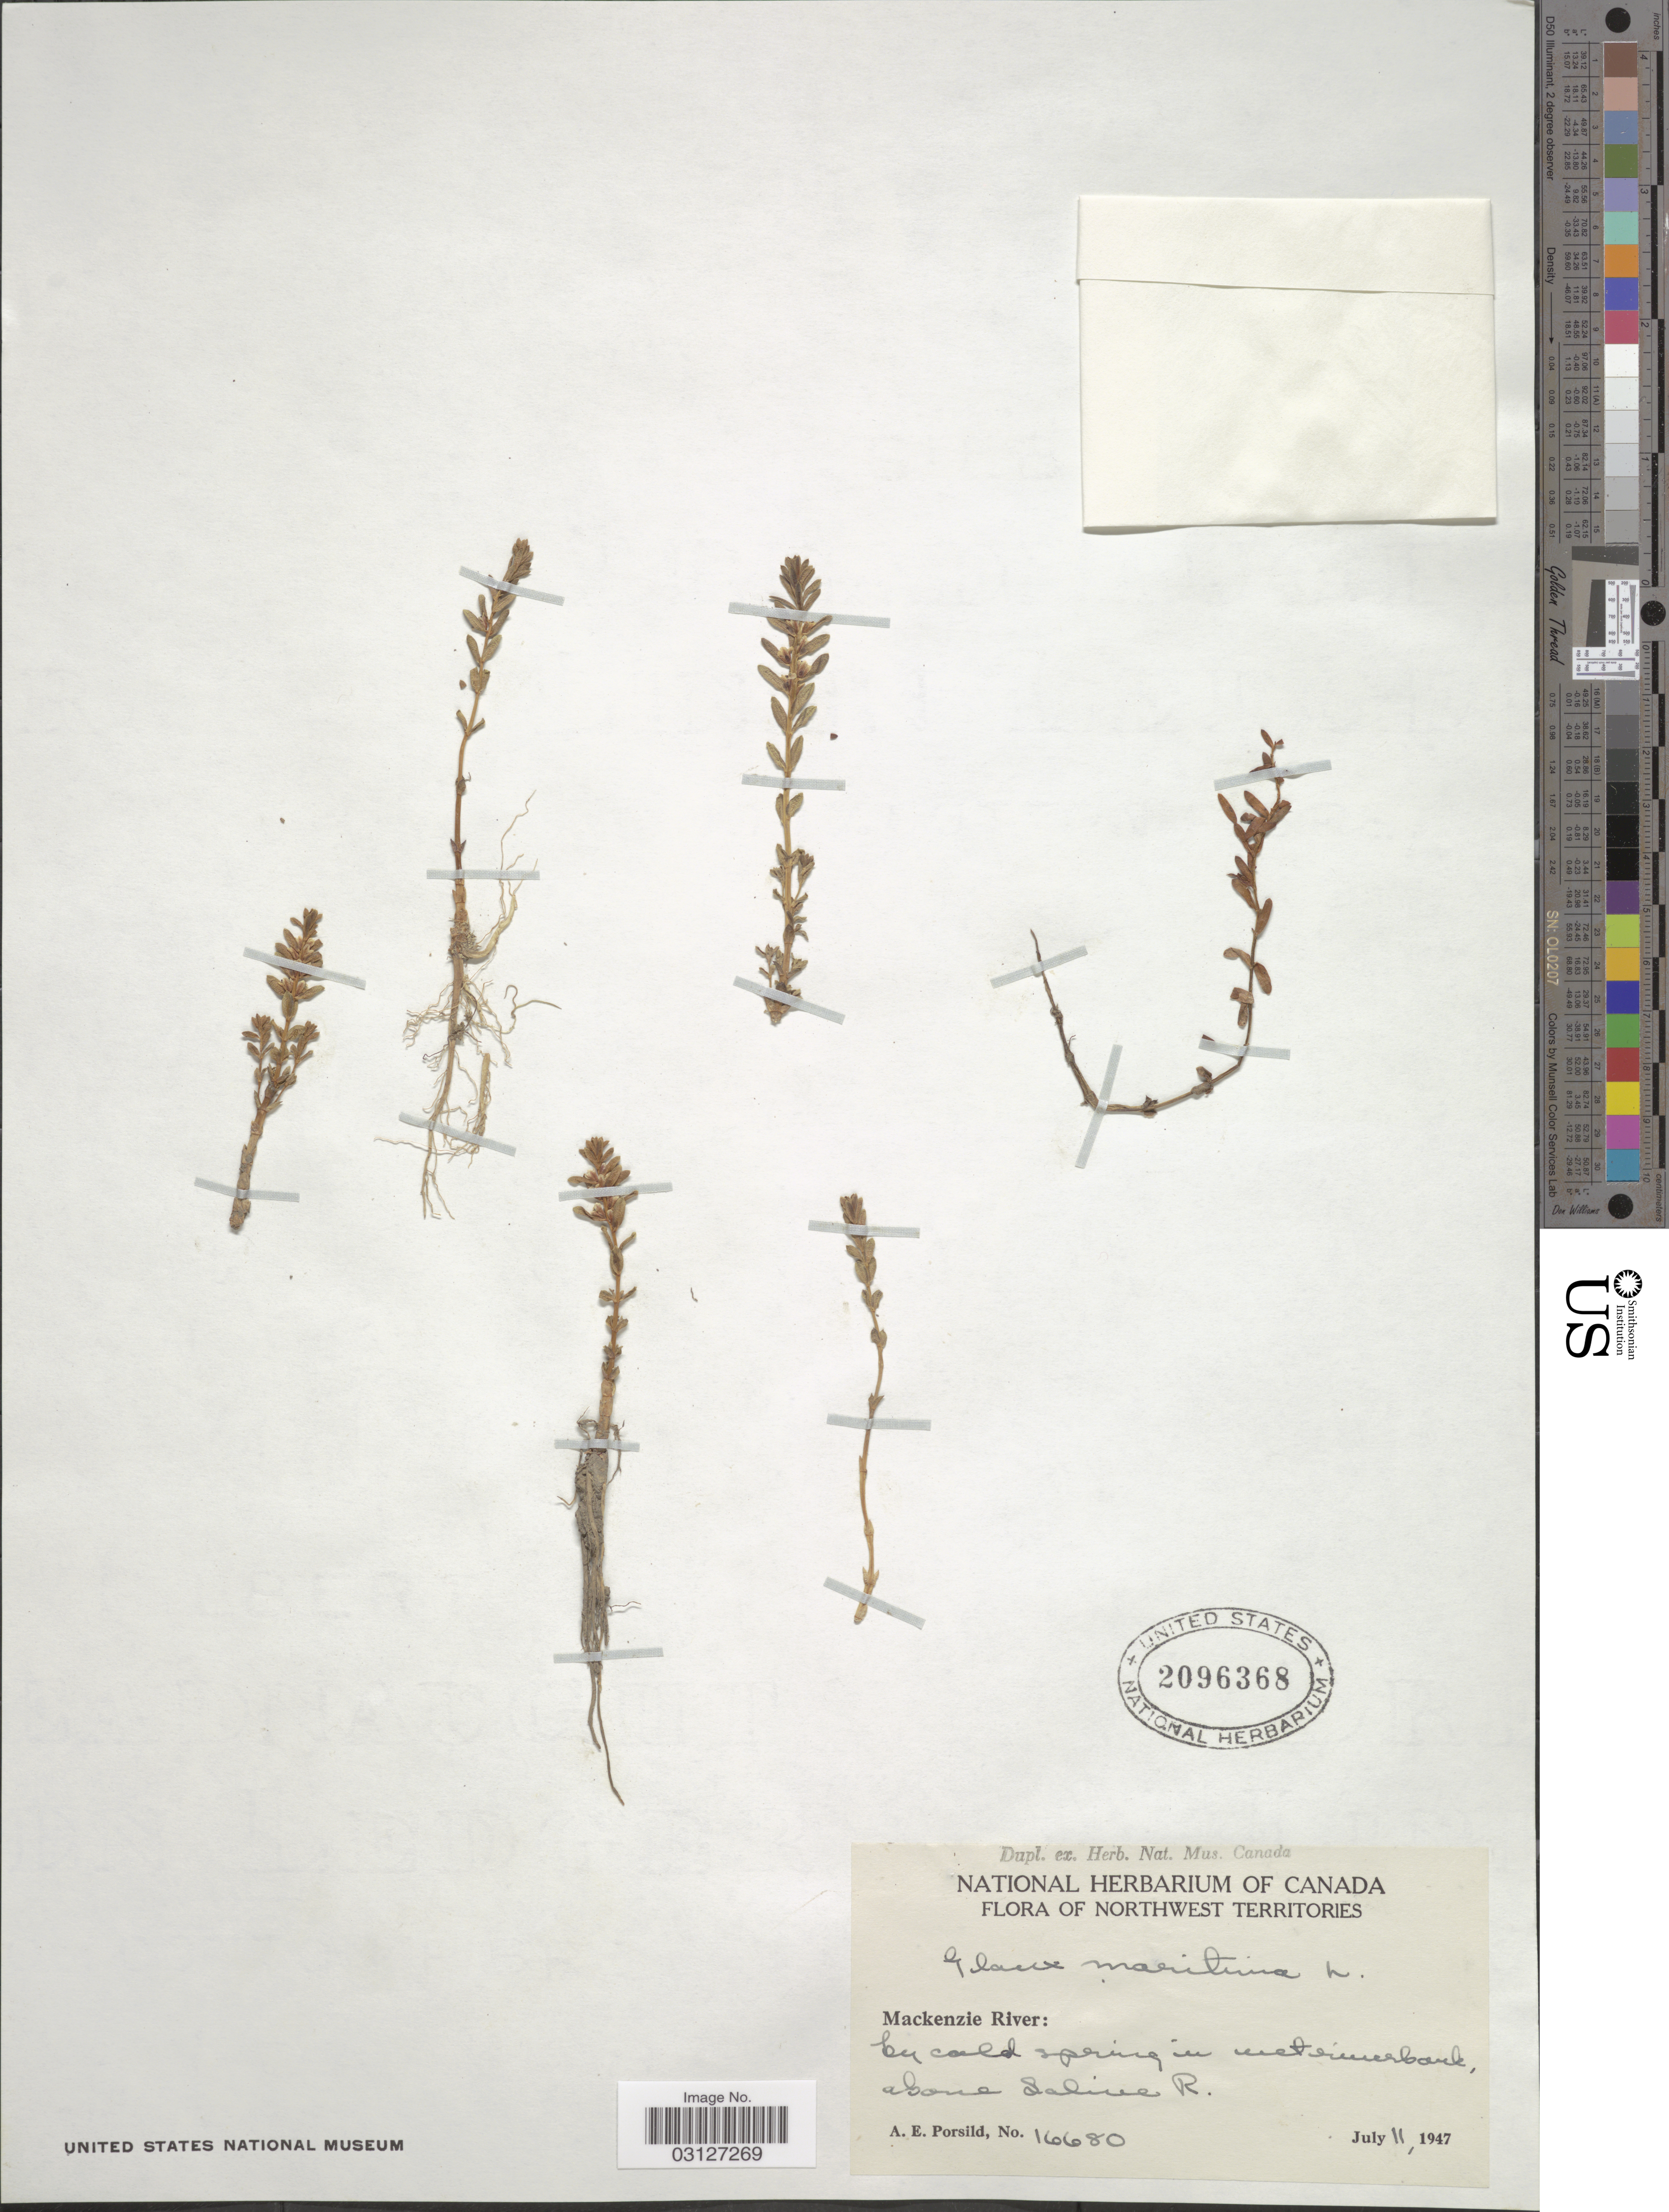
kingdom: Plantae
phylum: Tracheophyta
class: Magnoliopsida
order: Ericales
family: Primulaceae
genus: Glaux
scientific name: Glaux maritima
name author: L.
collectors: A. Porslid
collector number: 16680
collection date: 1947-07-11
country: Canada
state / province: Northwest Territories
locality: Mackenzie River: by cold spring in wet riverbank, above Saline R.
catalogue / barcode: US 2096368